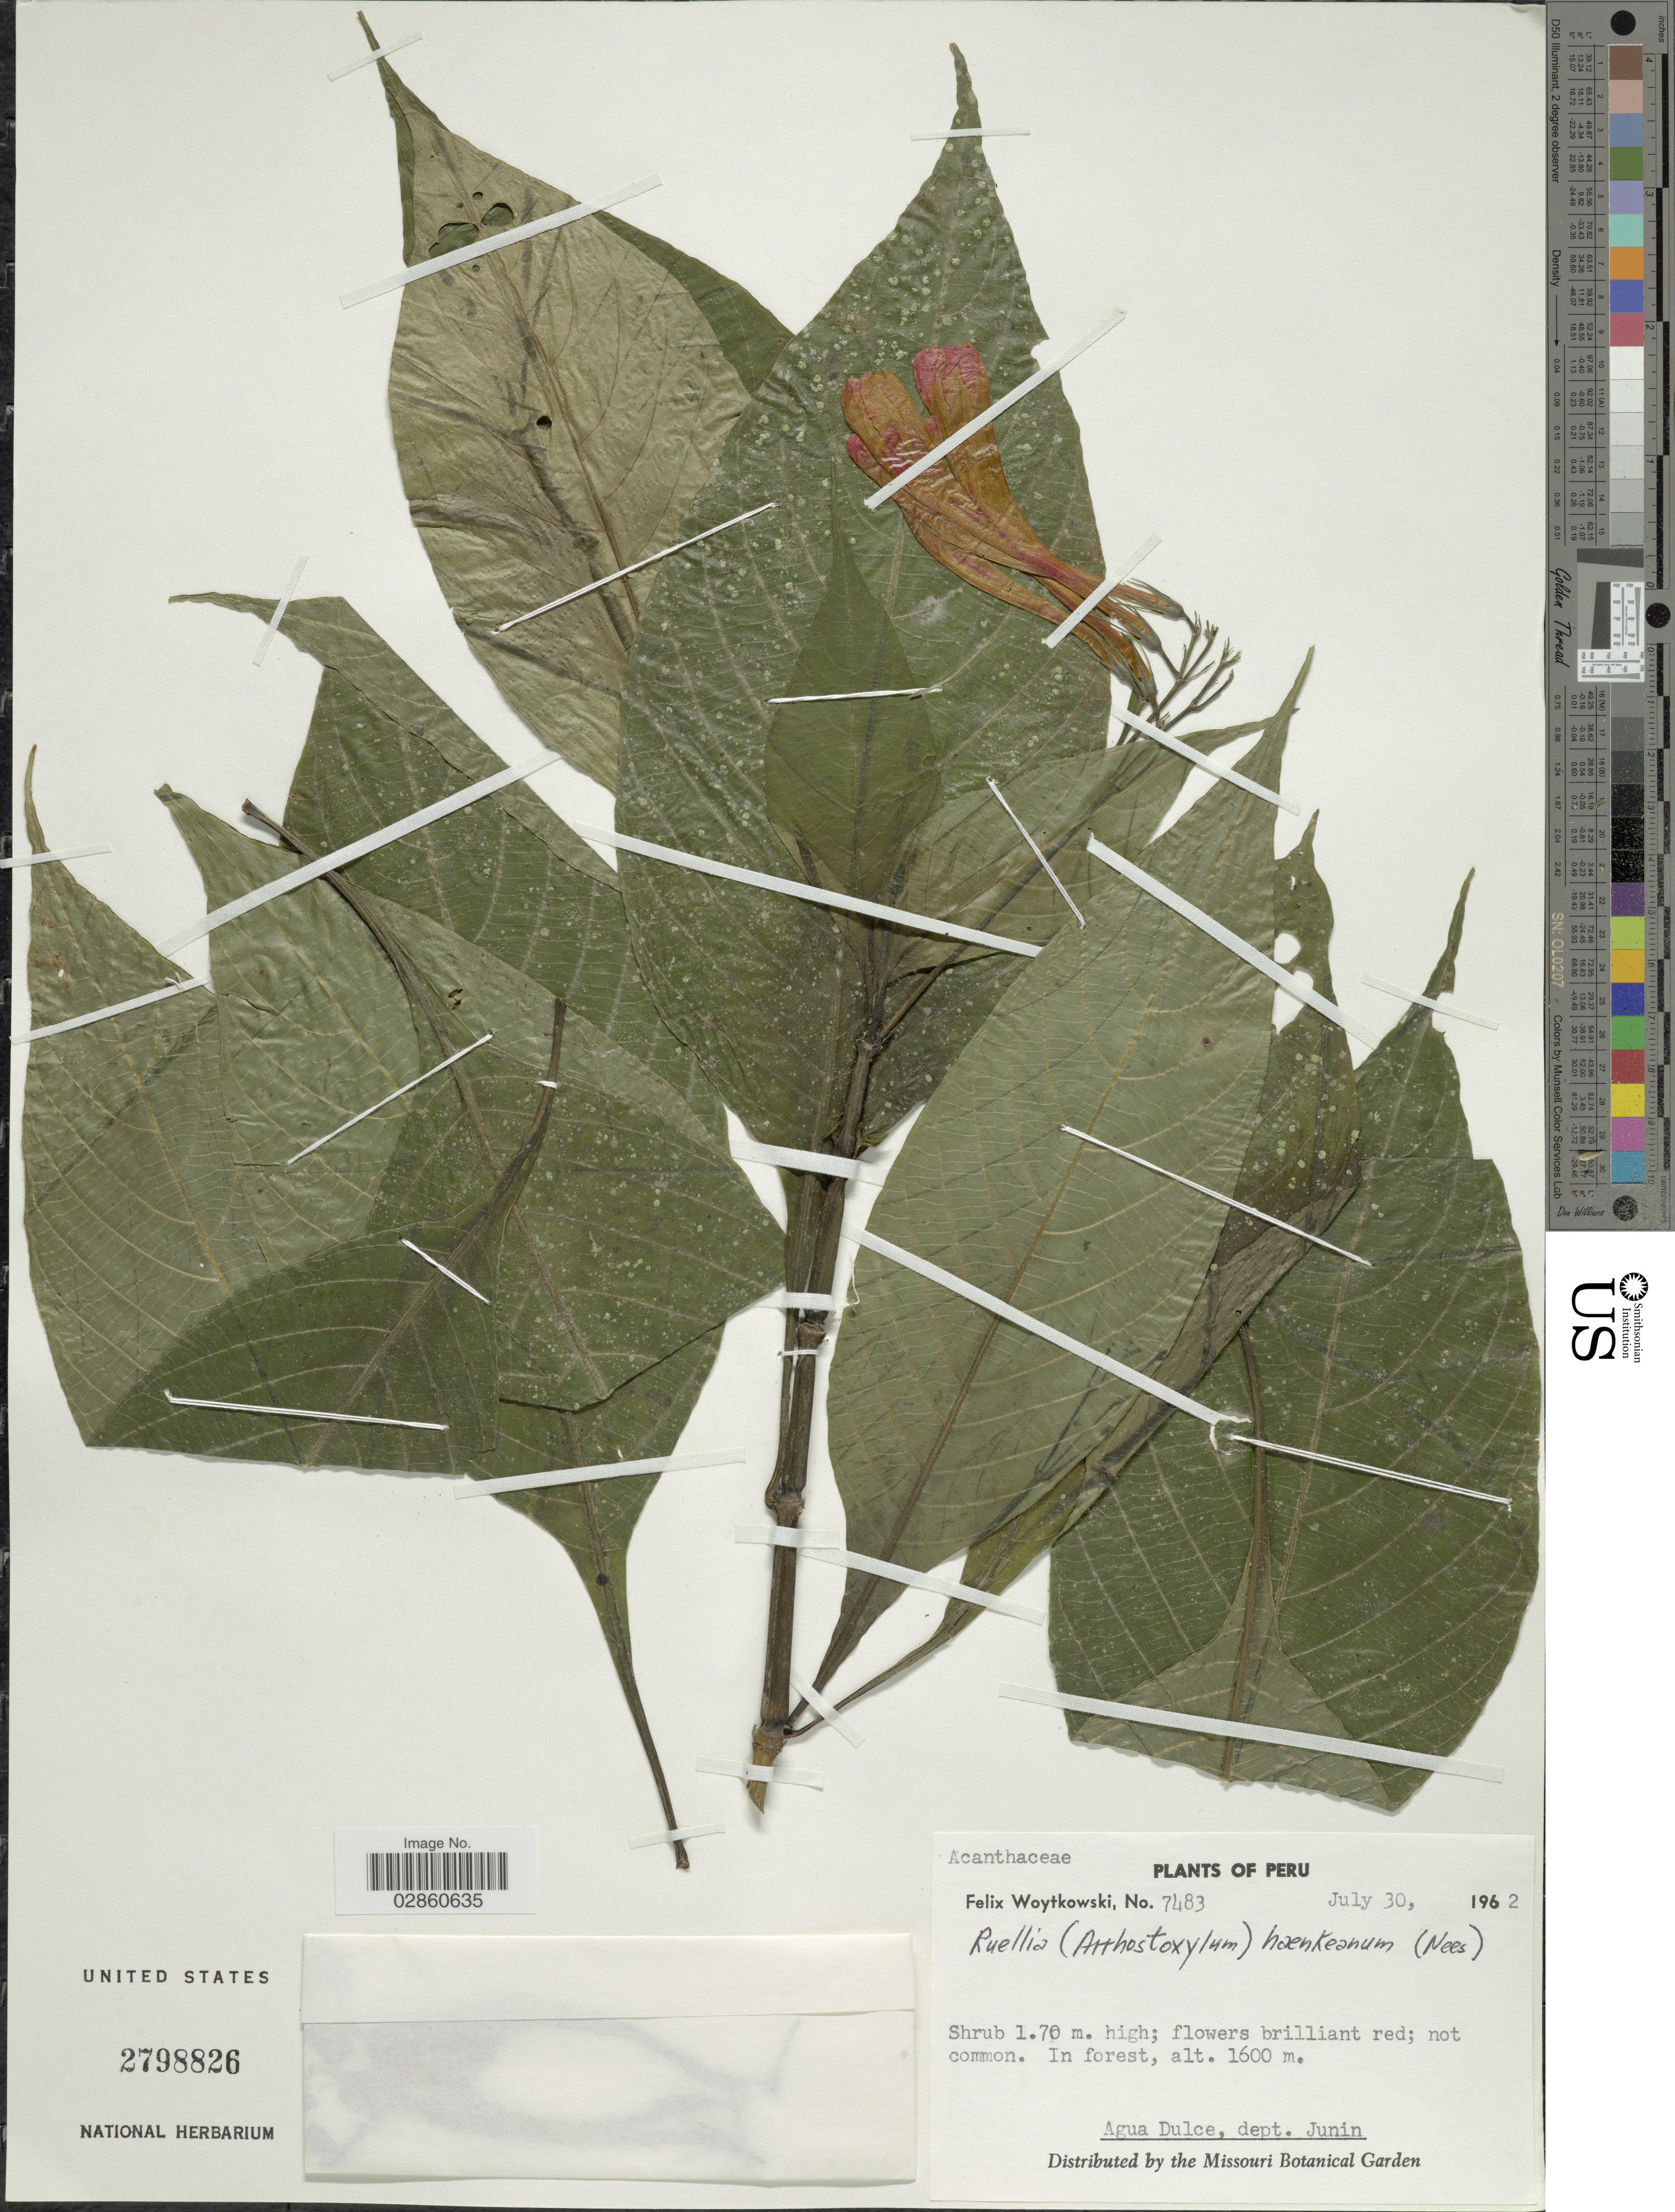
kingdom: Plantae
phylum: Tracheophyta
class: Magnoliopsida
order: Lamiales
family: Acanthaceae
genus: Ruellia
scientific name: Ruellia haenkeana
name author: (Nees) Wassh.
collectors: F. Woytkowski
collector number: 7483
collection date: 1962-07-30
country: Peru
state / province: Junín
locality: Agua Dulce, dept. Junin.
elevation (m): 1600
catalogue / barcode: US 2798826